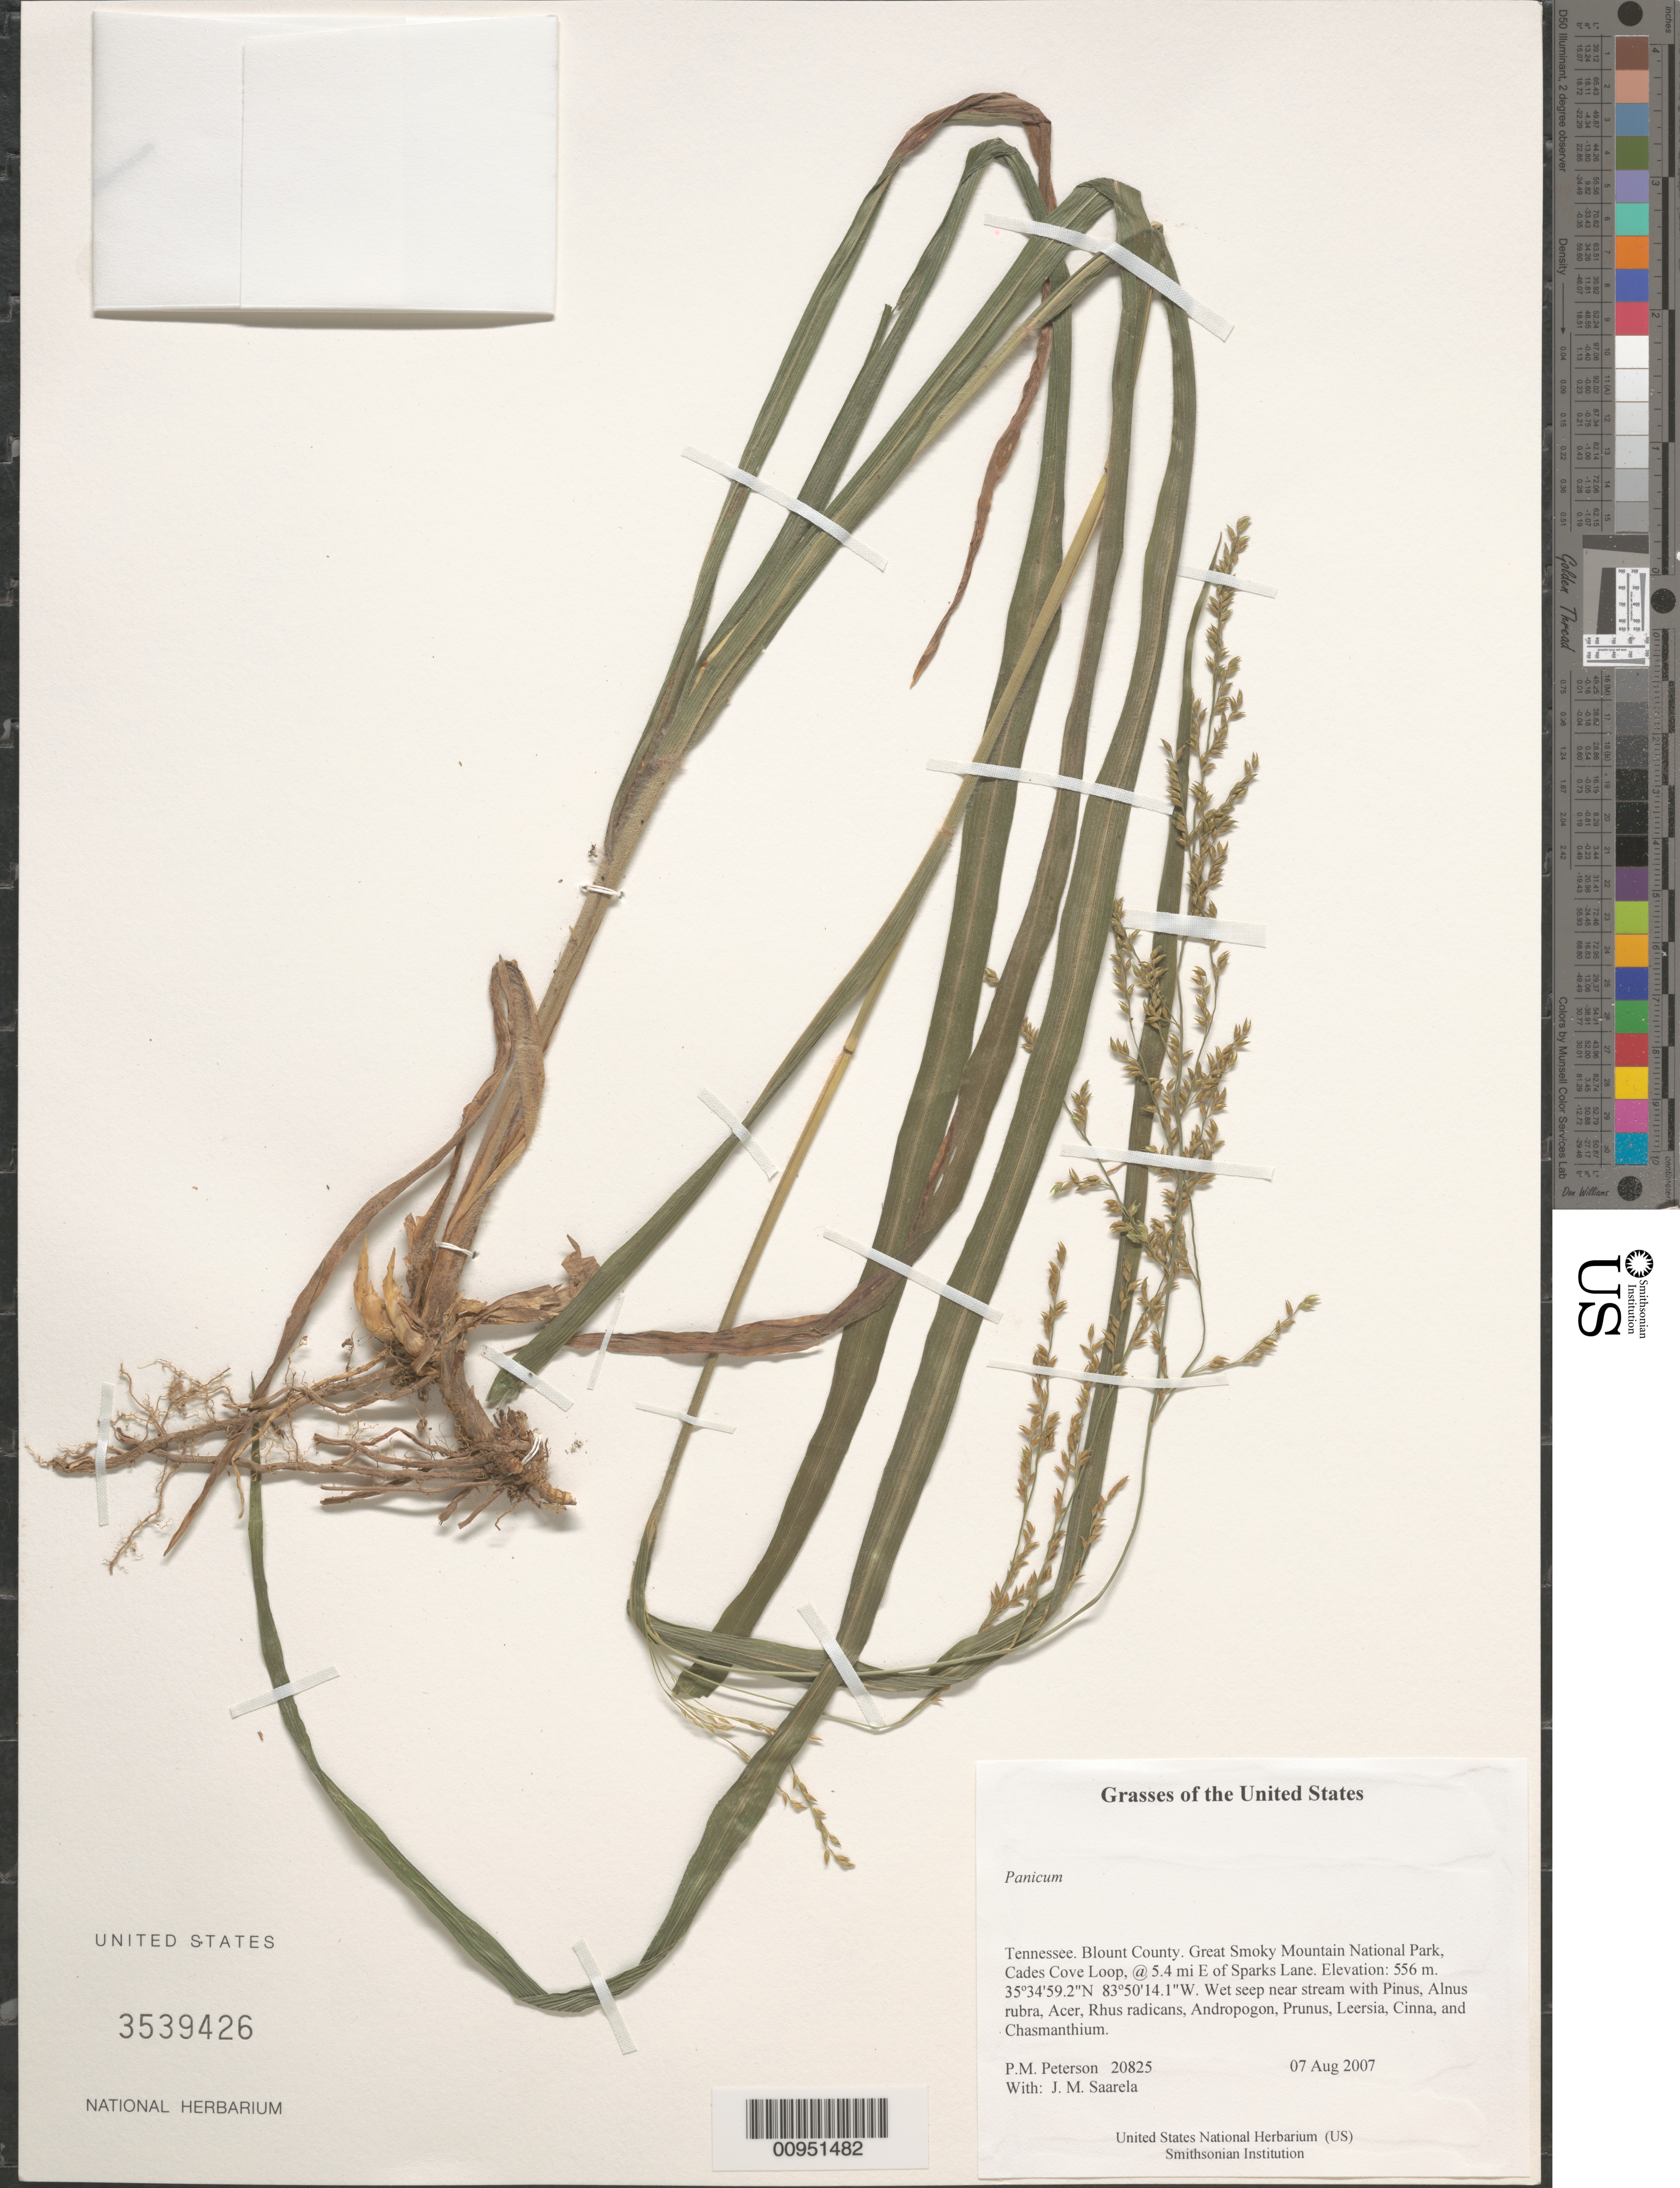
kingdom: Plantae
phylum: Tracheophyta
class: Liliopsida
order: Poales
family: Poaceae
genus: Panicum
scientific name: Panicum sp.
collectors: P. M. Peterson & J. Saarela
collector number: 20825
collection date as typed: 07 Aug 2007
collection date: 2007-08-07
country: United States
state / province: Tennessee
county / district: Blount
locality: Great Smoky Mountain National Park, Cades Cove Loop, @ 5.4 mi E of Sparks Lane.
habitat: Wet seep near stream with Pinus, Alnus rubra, Acer, Rhus radicans, Andropogon, Prunus, Leersia, Cinna, and Chasmanthium.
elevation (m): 556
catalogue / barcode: US 3539426